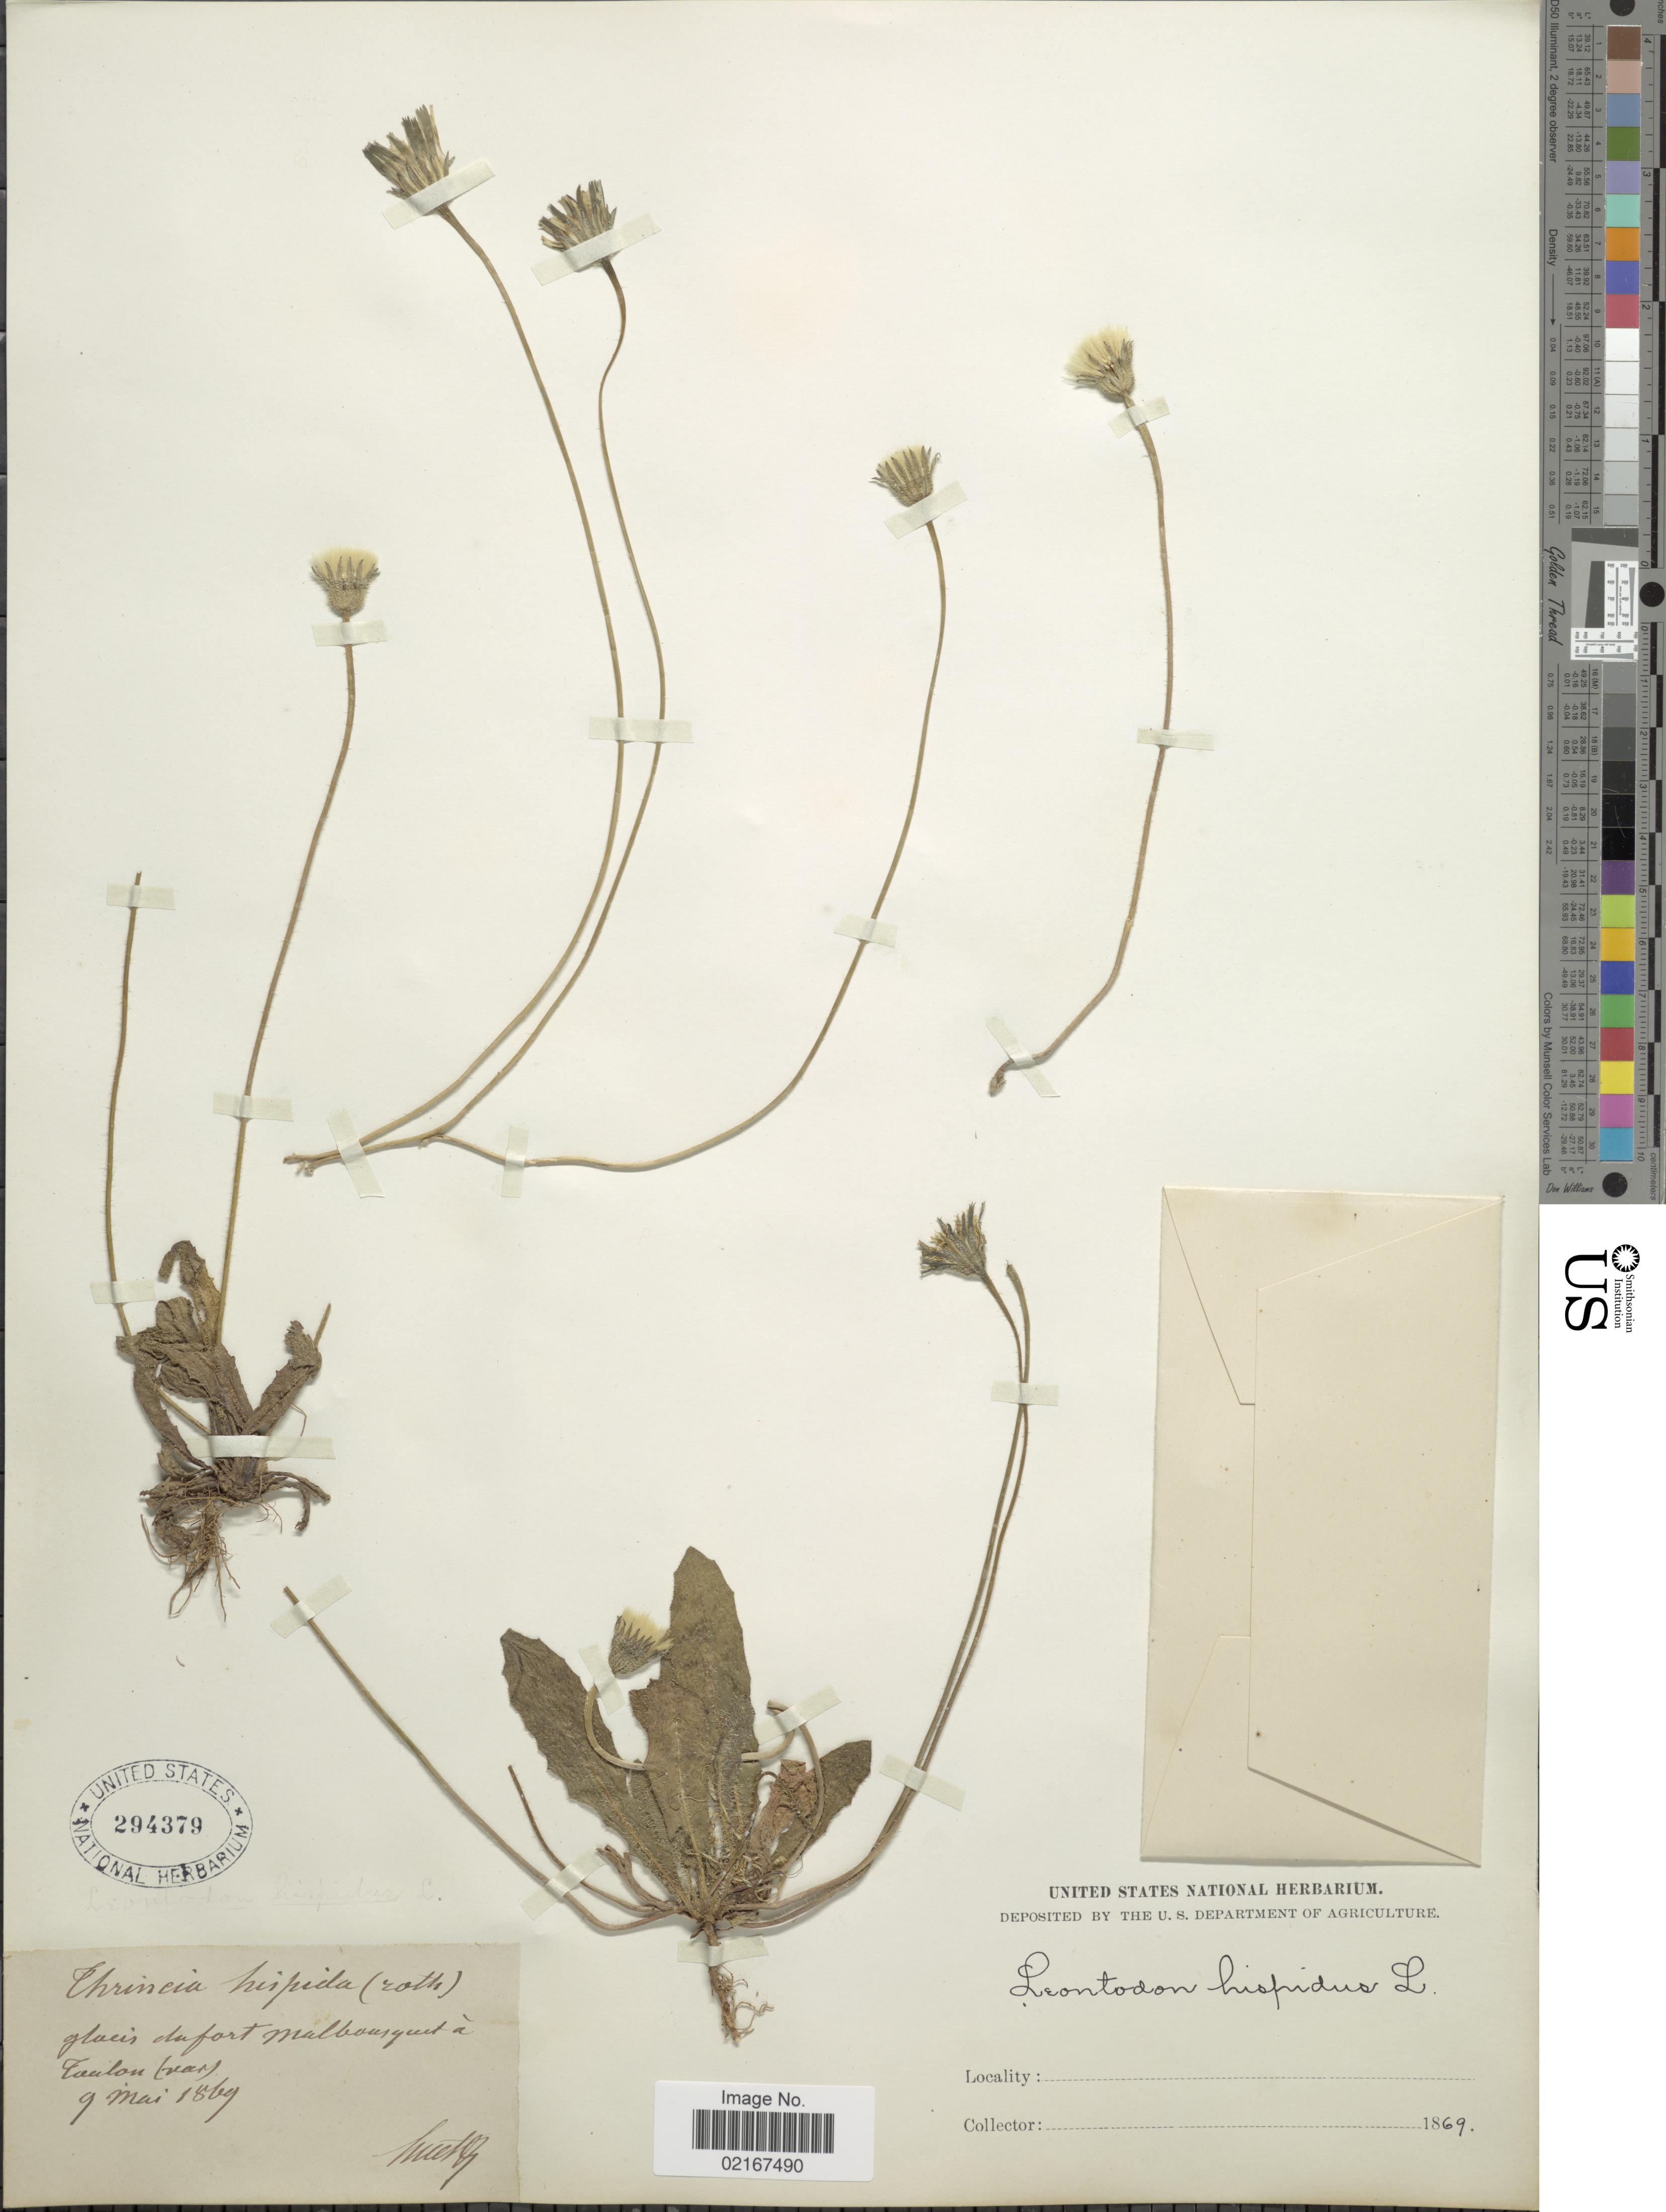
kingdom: Plantae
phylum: Tracheophyta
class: Magnoliopsida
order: Asterales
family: Asteraceae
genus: Leontodon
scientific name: Leontodon hispidus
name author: L.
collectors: -. Huet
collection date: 1869-05-09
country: France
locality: Glacis dufort Malbousguet a Toulou [interpreted]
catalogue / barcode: US 294379